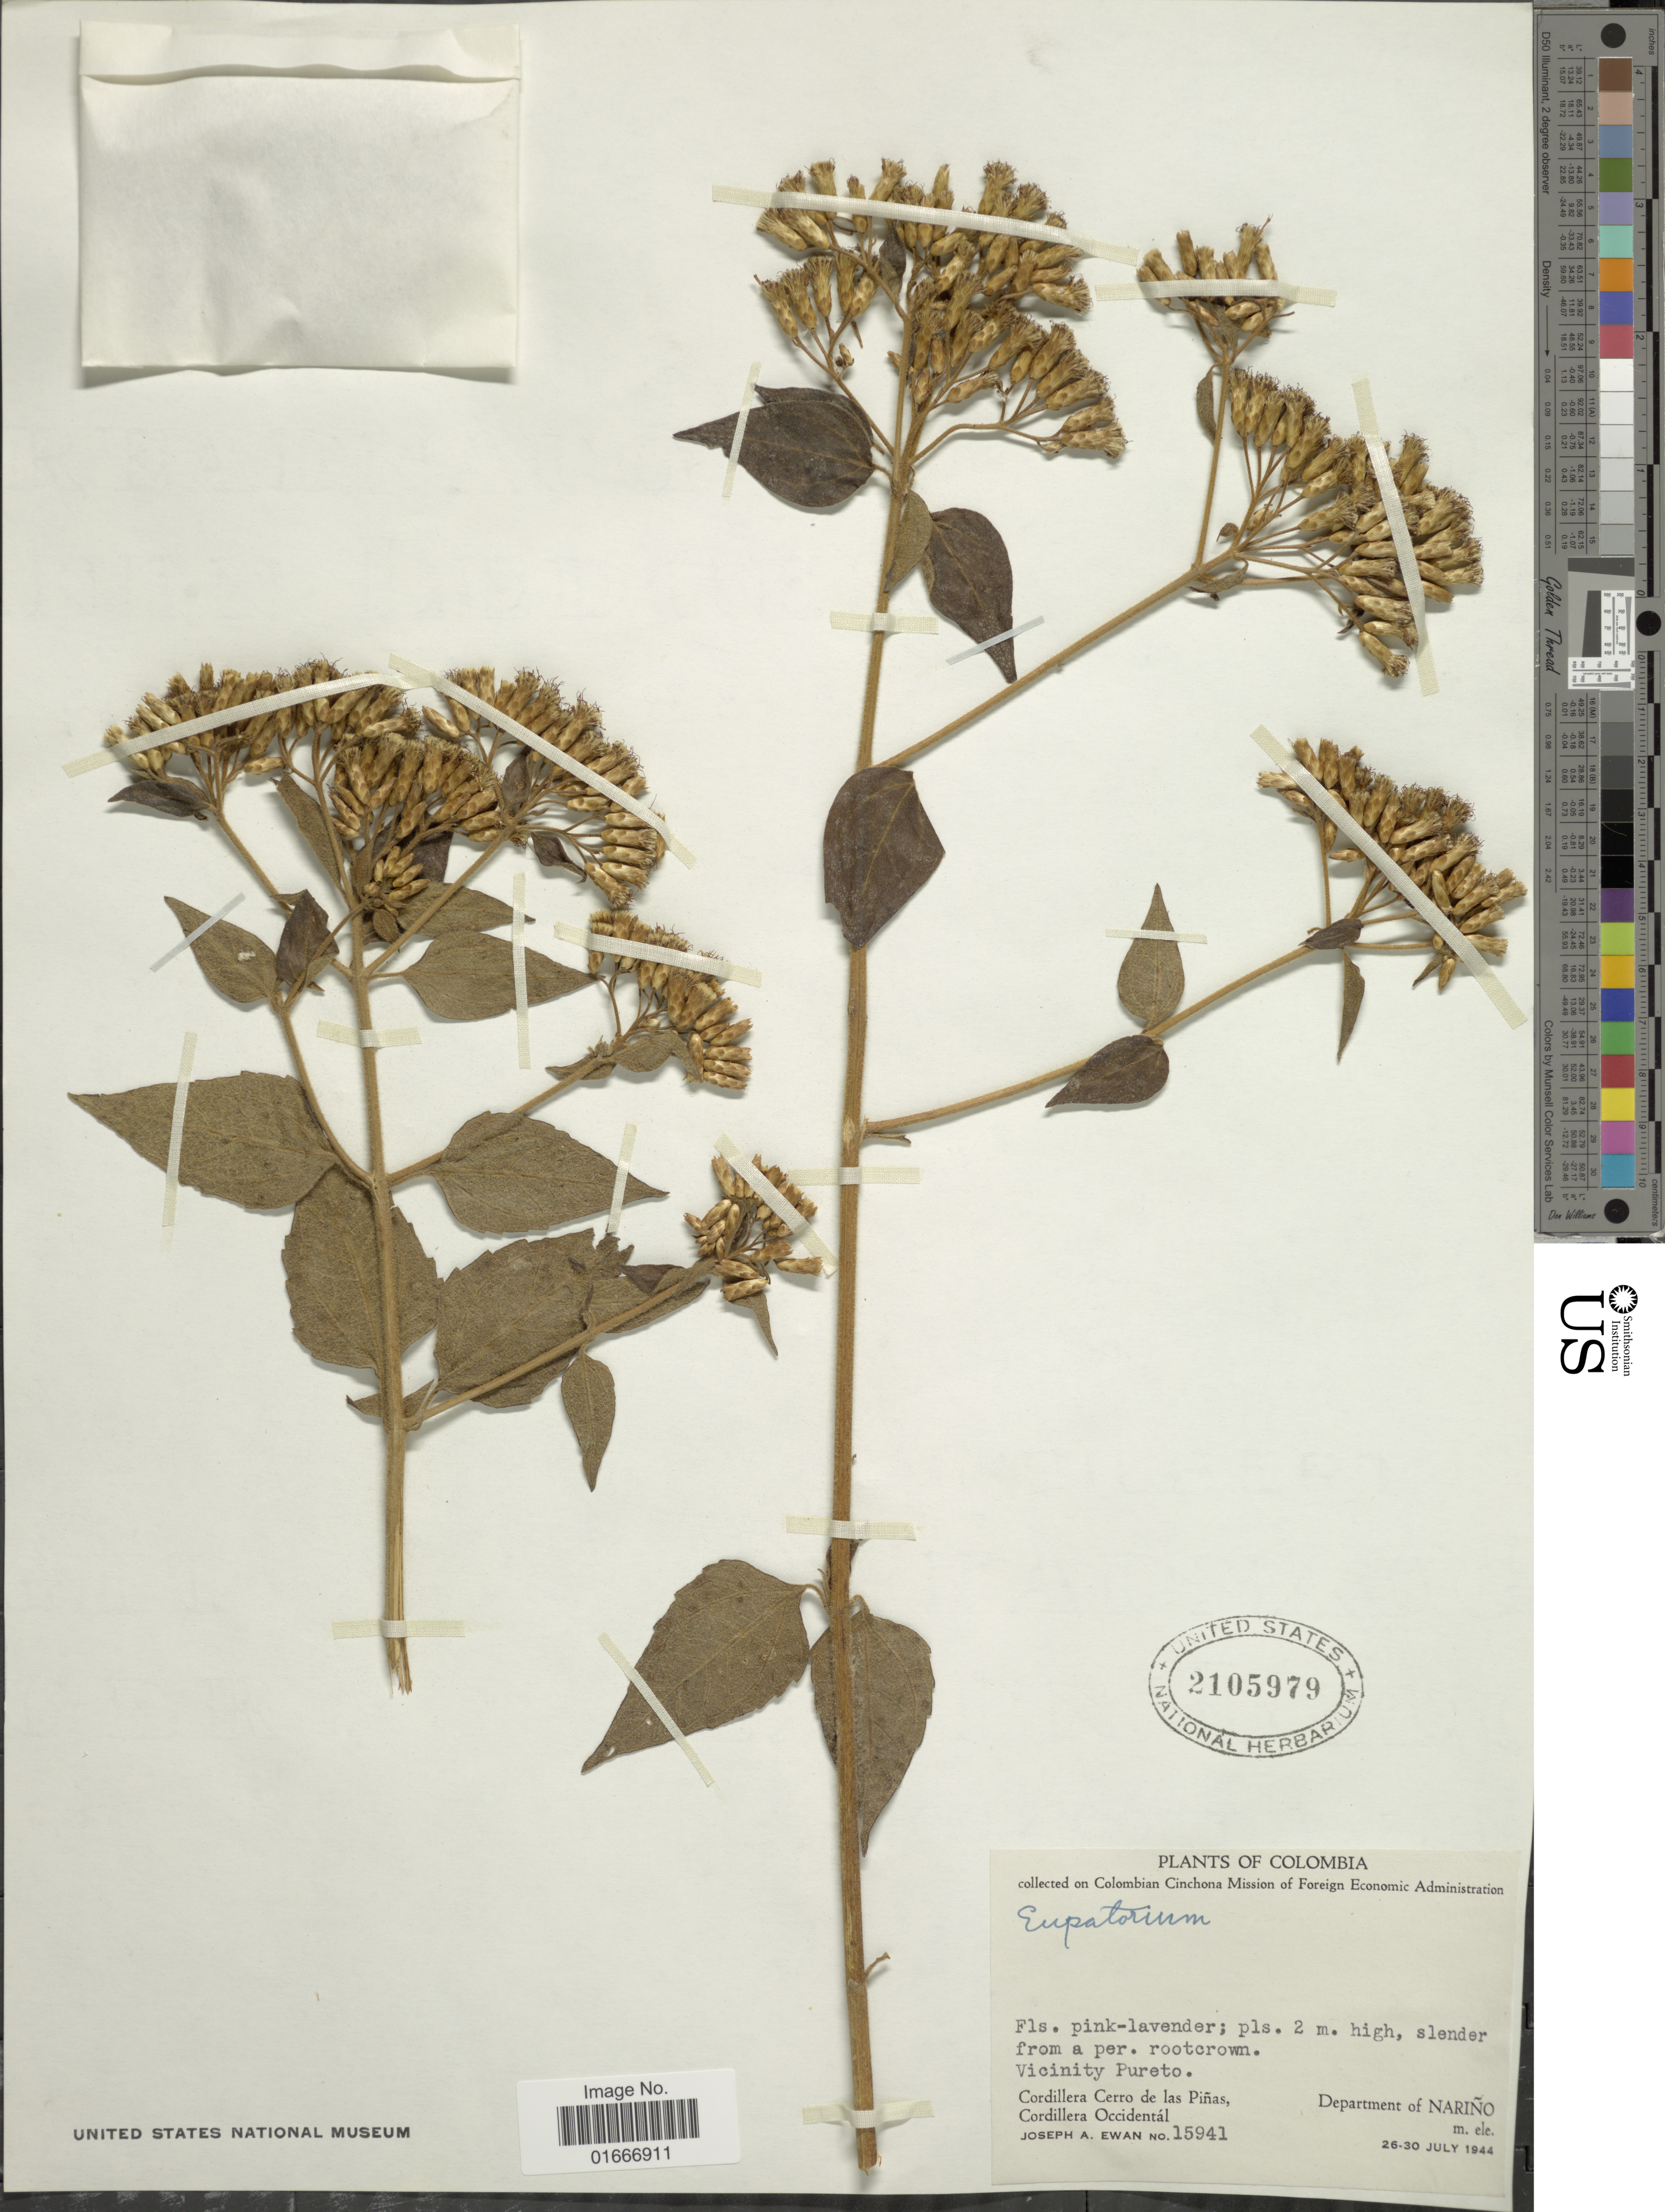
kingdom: Plantae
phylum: Tracheophyta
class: Magnoliopsida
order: Asterales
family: Asteraceae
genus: Chromolaena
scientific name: Chromolaena sp.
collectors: J. A. Ewan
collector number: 15941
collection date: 1944-07-26/1944-07-30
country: Colombia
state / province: Nariño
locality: Colombia. Department of Nariño. Vicinity Pureto. Cordillera Cerro de las Piñas, Cordillera Occidental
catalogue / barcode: US 2105979